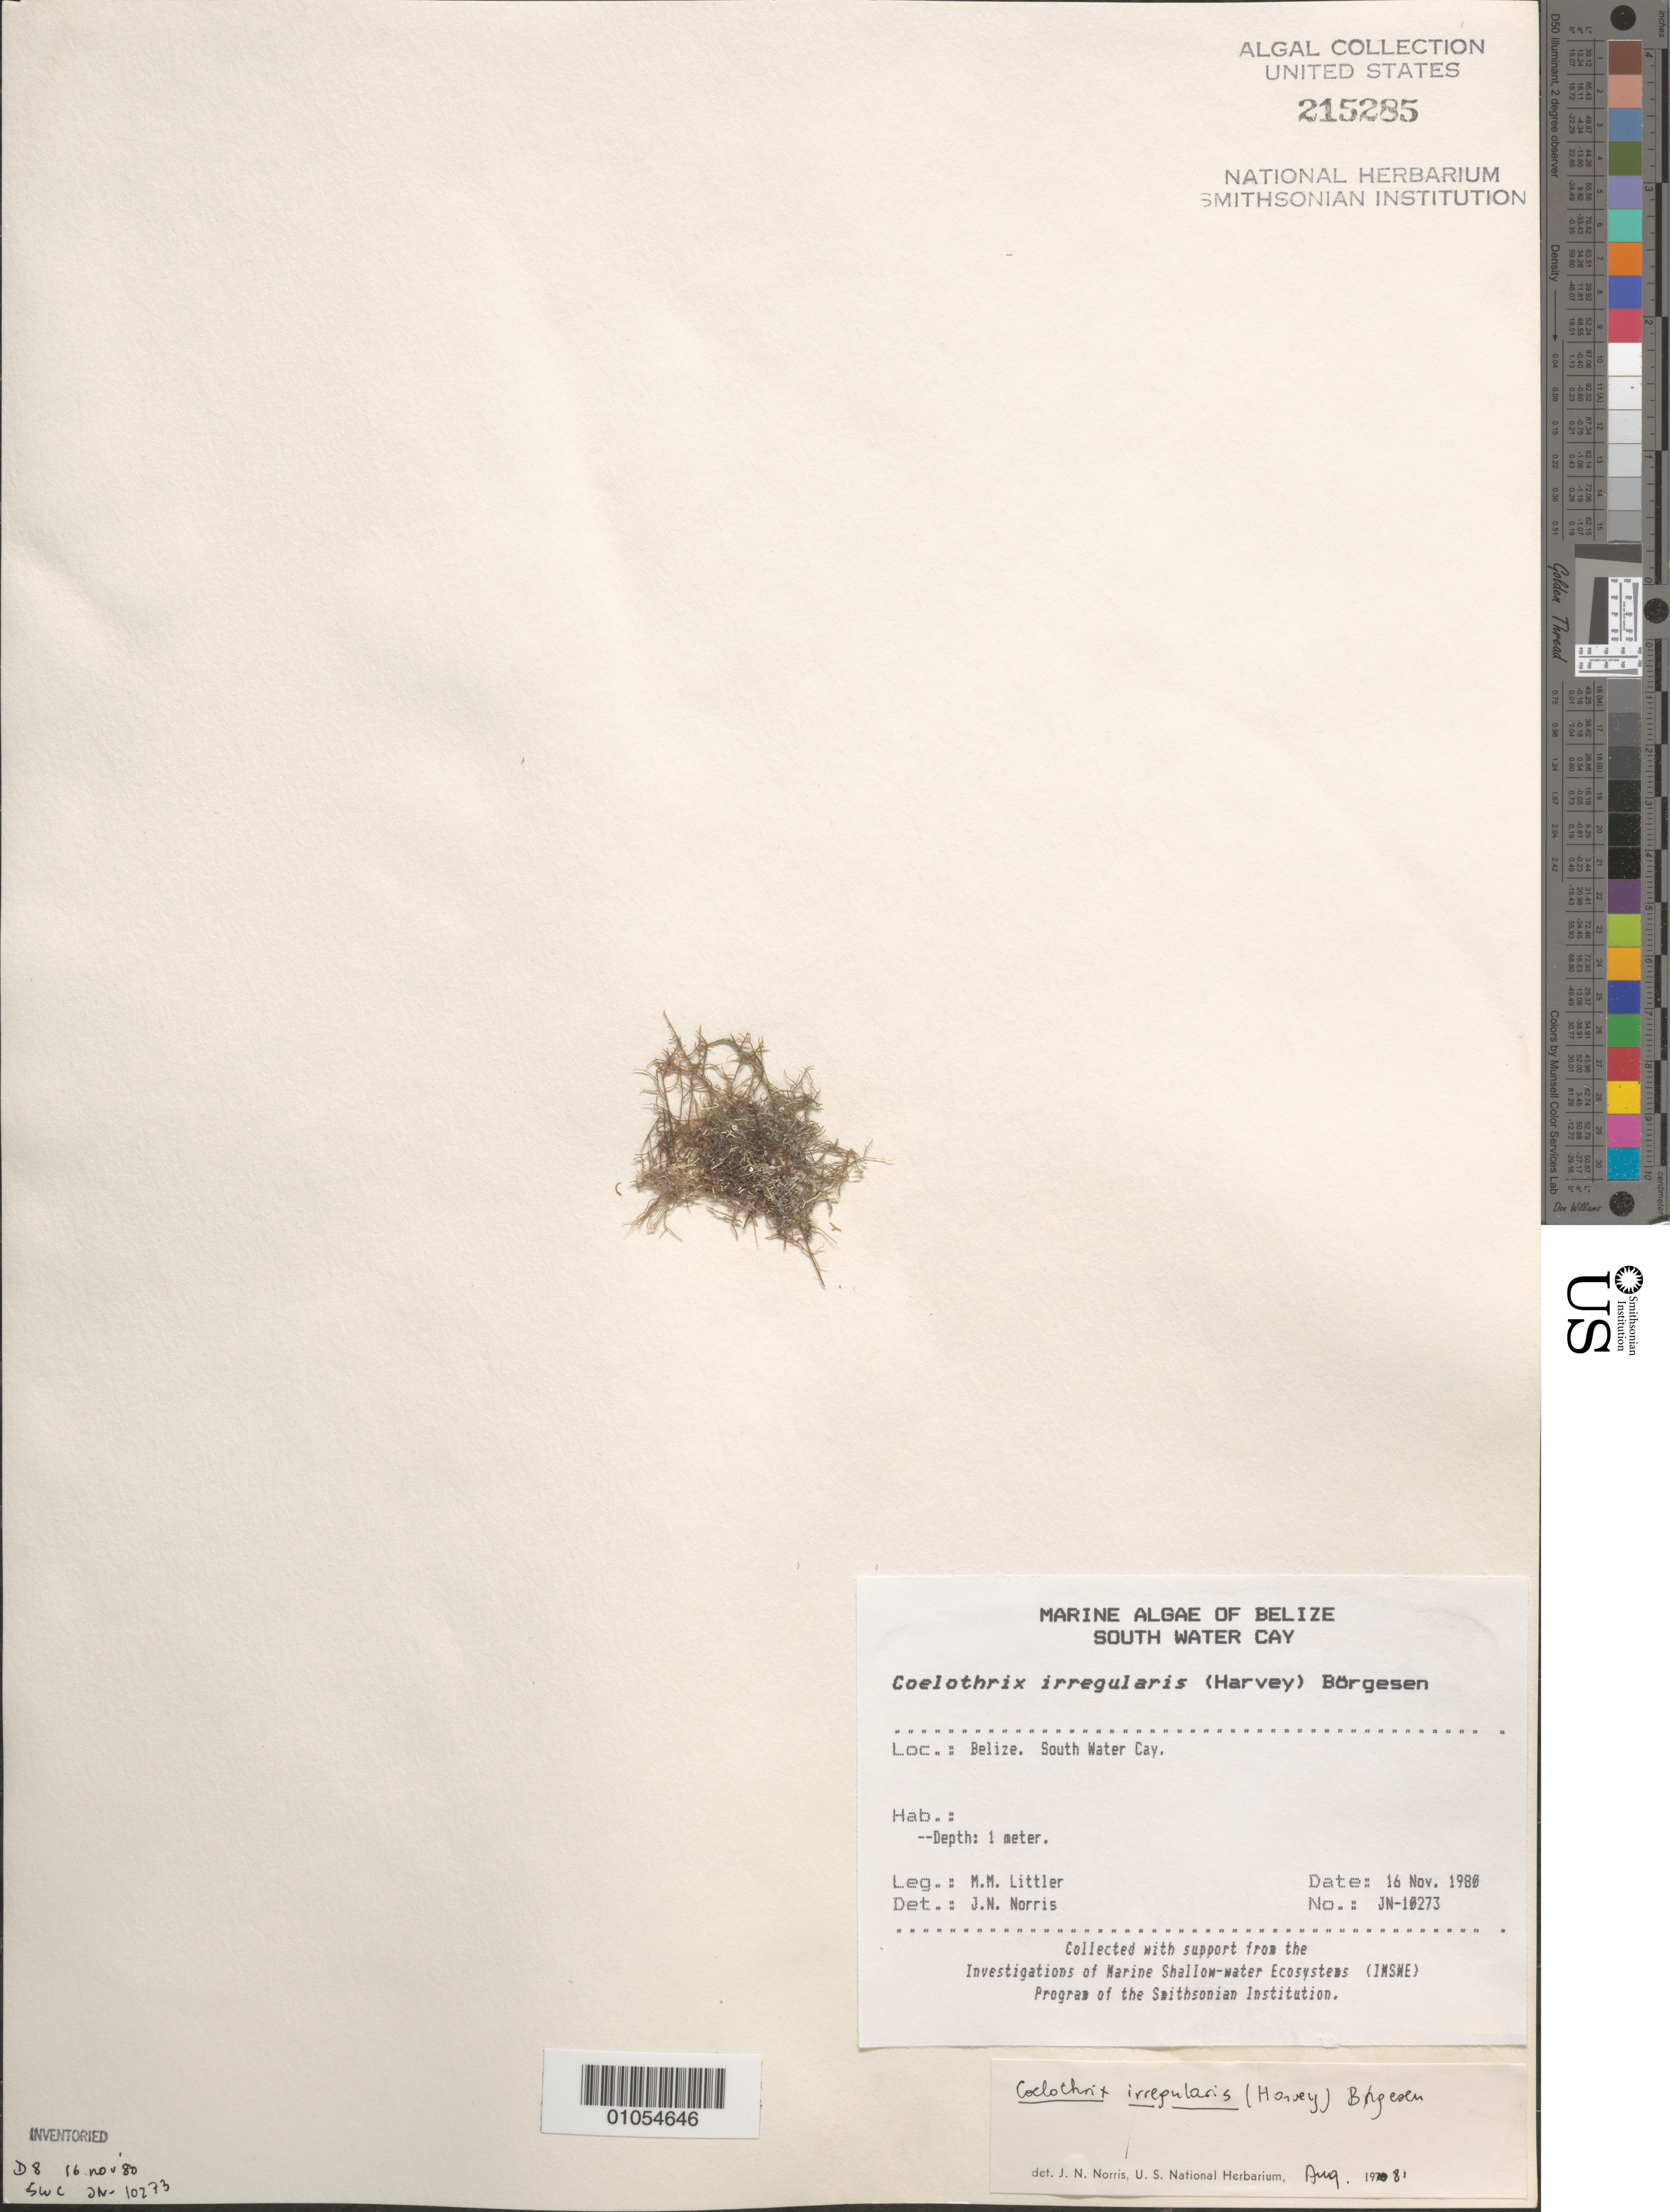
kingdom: Plantae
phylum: Rhodophyta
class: Florideophyceae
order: Rhodymeniales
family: Champiaceae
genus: Coelothrix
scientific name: Coelothrix irregularis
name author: (Harv.) Børgesen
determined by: Norris, James N.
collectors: M. M. Littler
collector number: JN-10273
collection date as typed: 16 Nov 1980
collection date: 1980-11-16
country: Belize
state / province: Stann Creek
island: South Water Cay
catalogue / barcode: US 215285